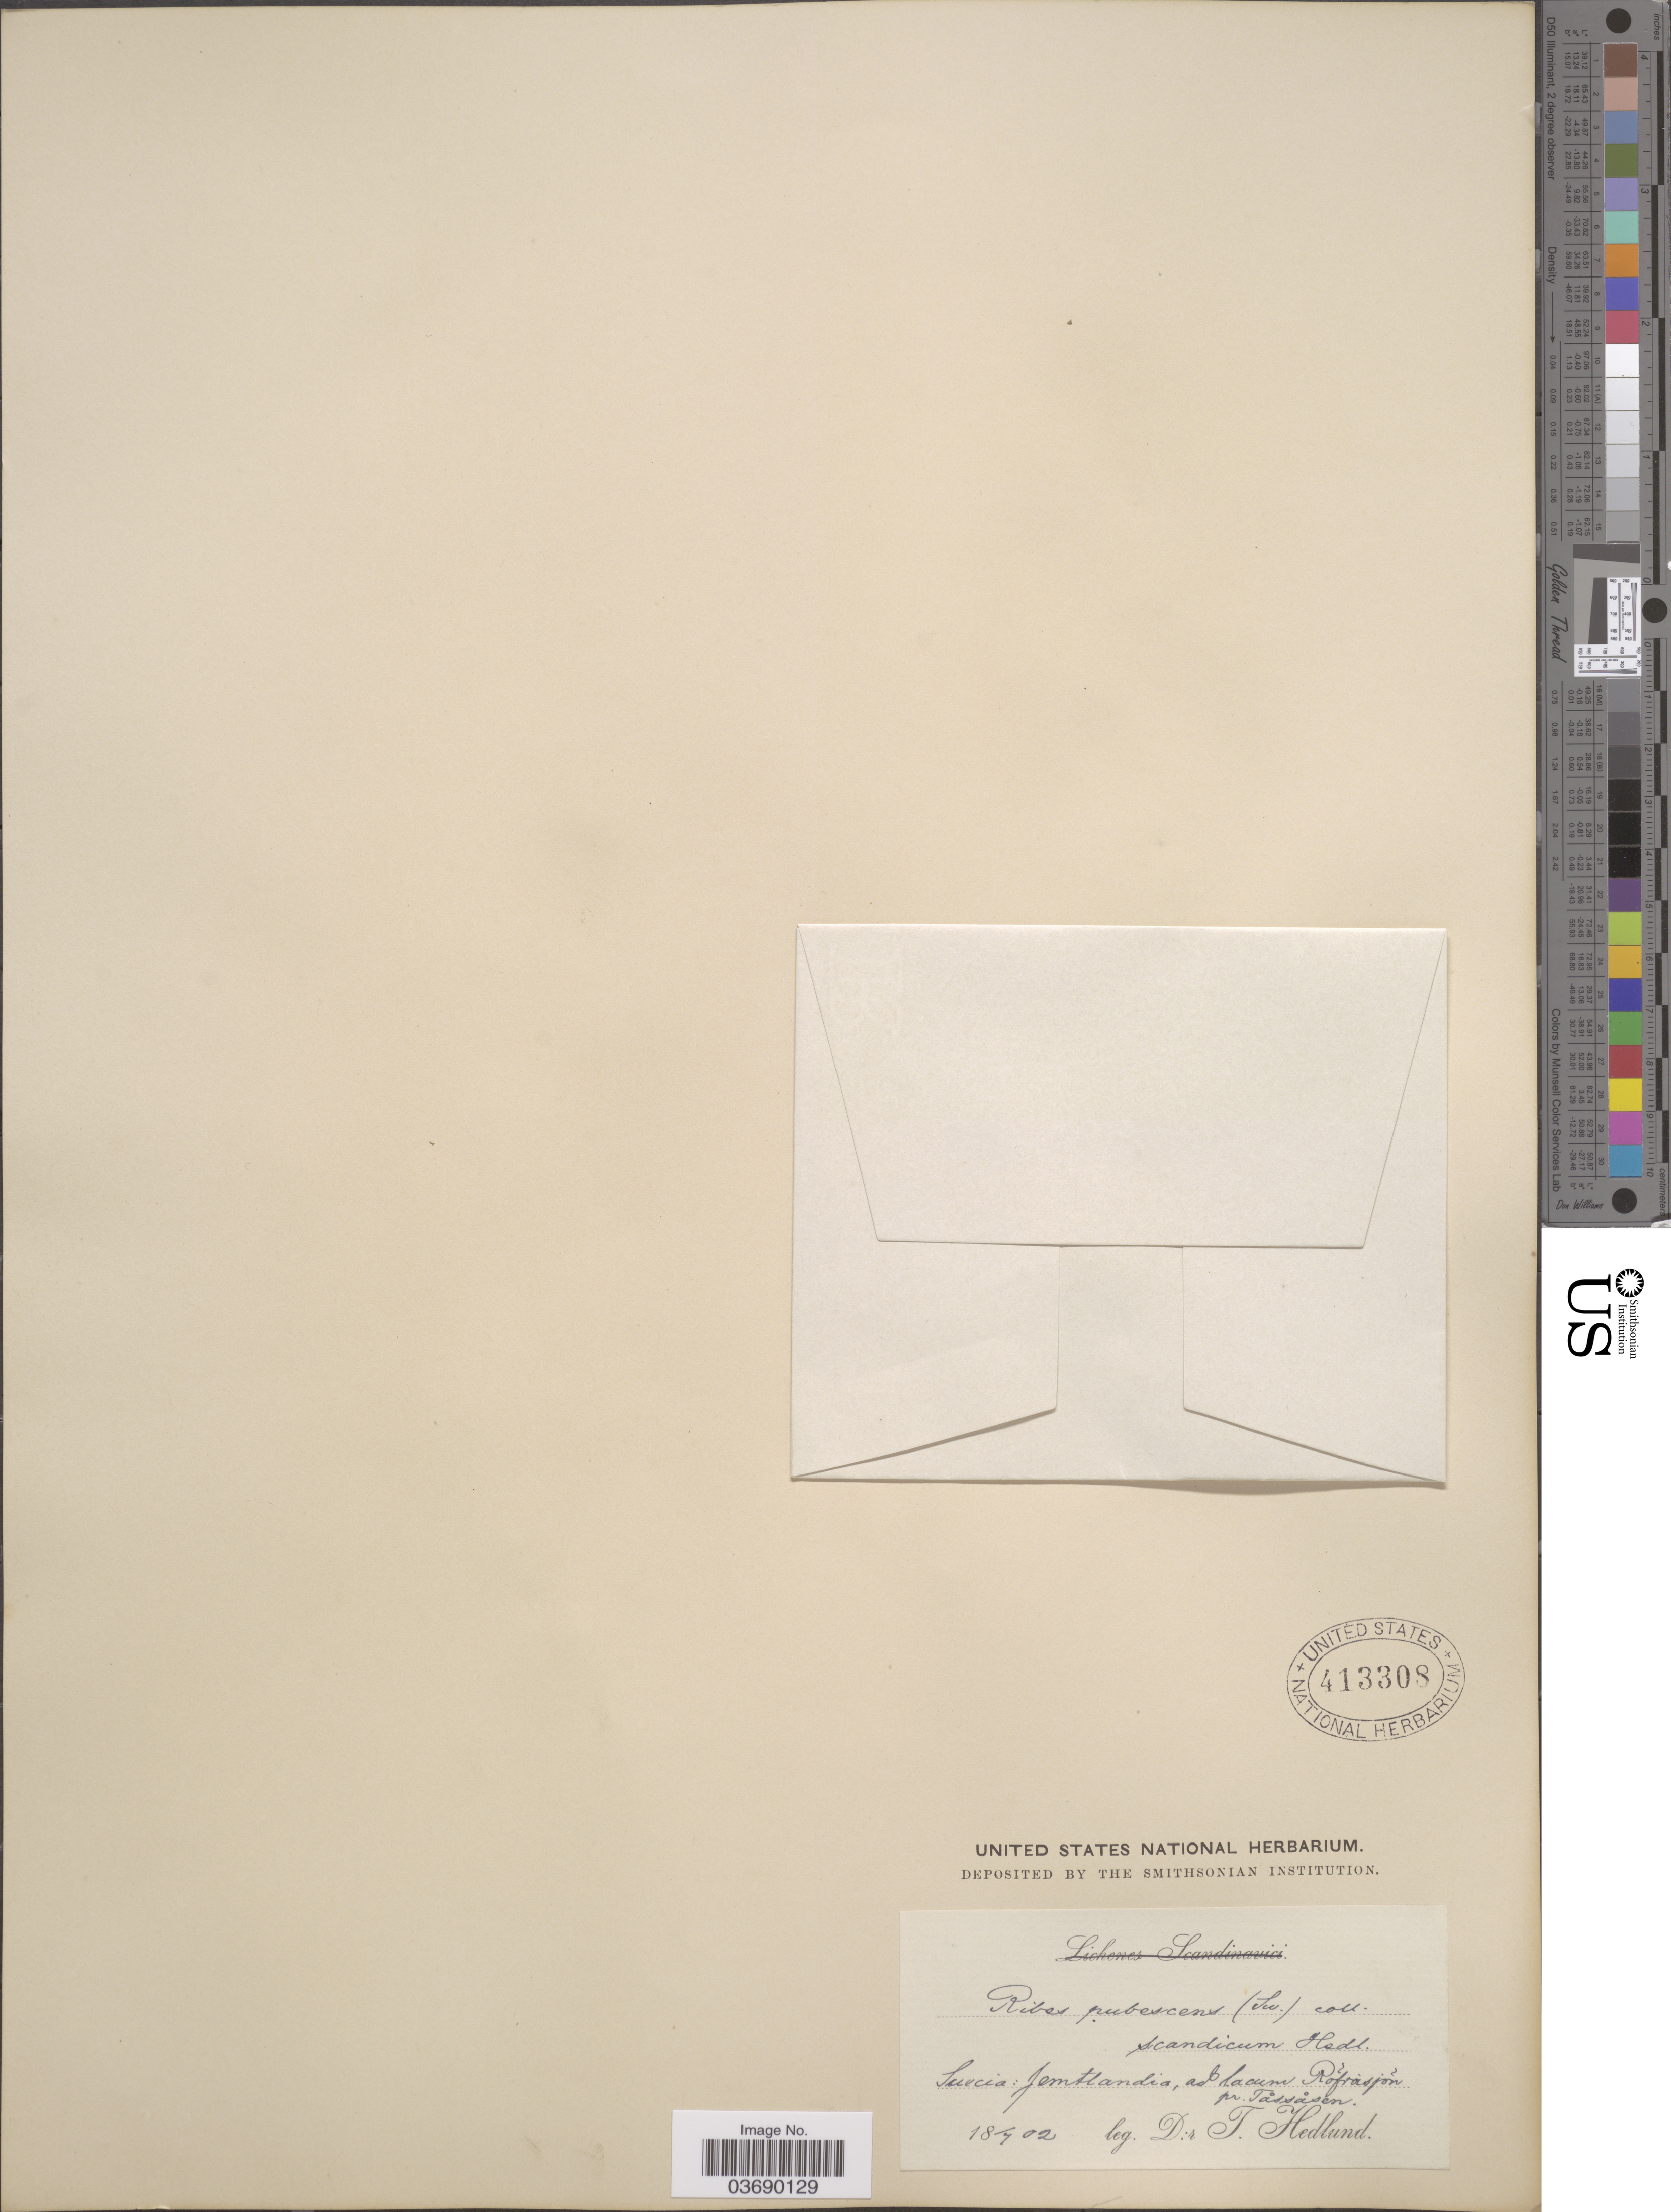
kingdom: Plantae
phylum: Tracheophyta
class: Magnoliopsida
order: Saxifragales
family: Grossulariaceae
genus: Ribes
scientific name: Ribes rubrum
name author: L.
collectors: T. Hedlund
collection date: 1802-07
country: Sweden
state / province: Jämtland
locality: Suecia: Jemtlandia, ad lacum Rófràsjón pr. Tåssåsen.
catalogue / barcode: US 413308